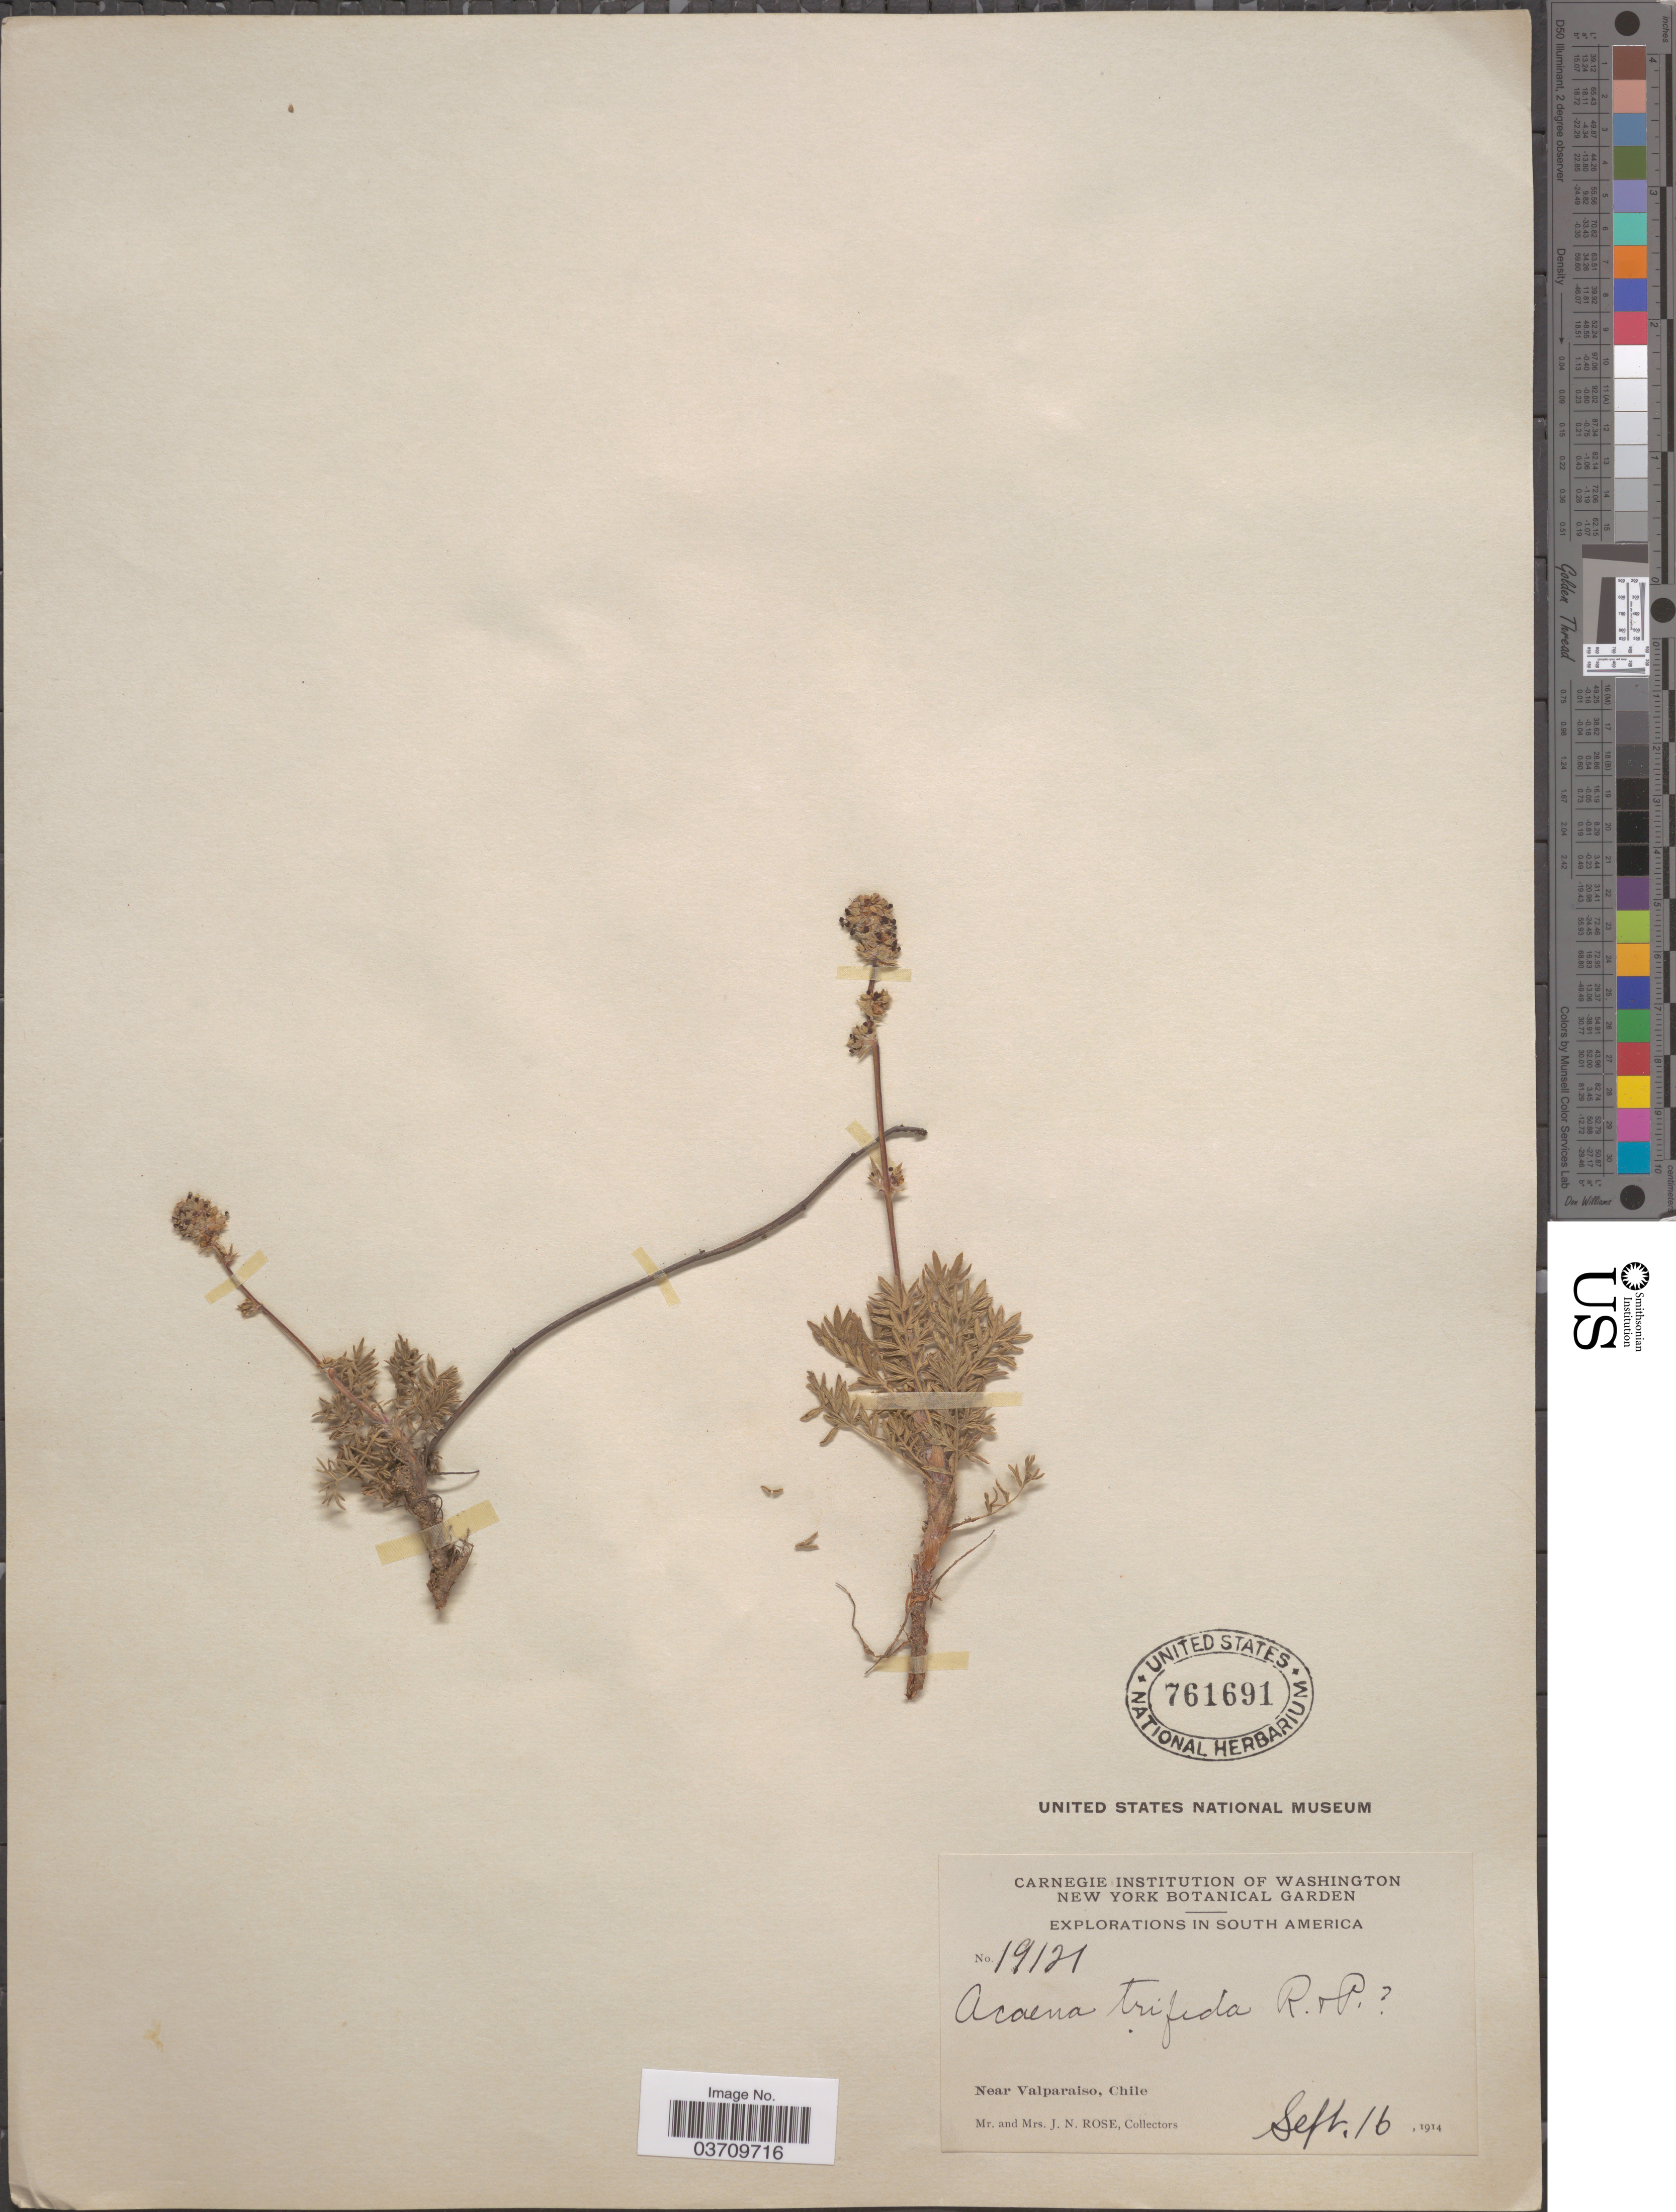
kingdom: Plantae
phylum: Tracheophyta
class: Magnoliopsida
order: Rosales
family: Rosaceae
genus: Acaena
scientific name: Acaena trifida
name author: Ruiz & Pav.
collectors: J. N. Rose & L. B. Rose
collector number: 19121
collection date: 1914-09-16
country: Chile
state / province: Valparaíso (V)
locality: Near Valparaiso.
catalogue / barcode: US 761691